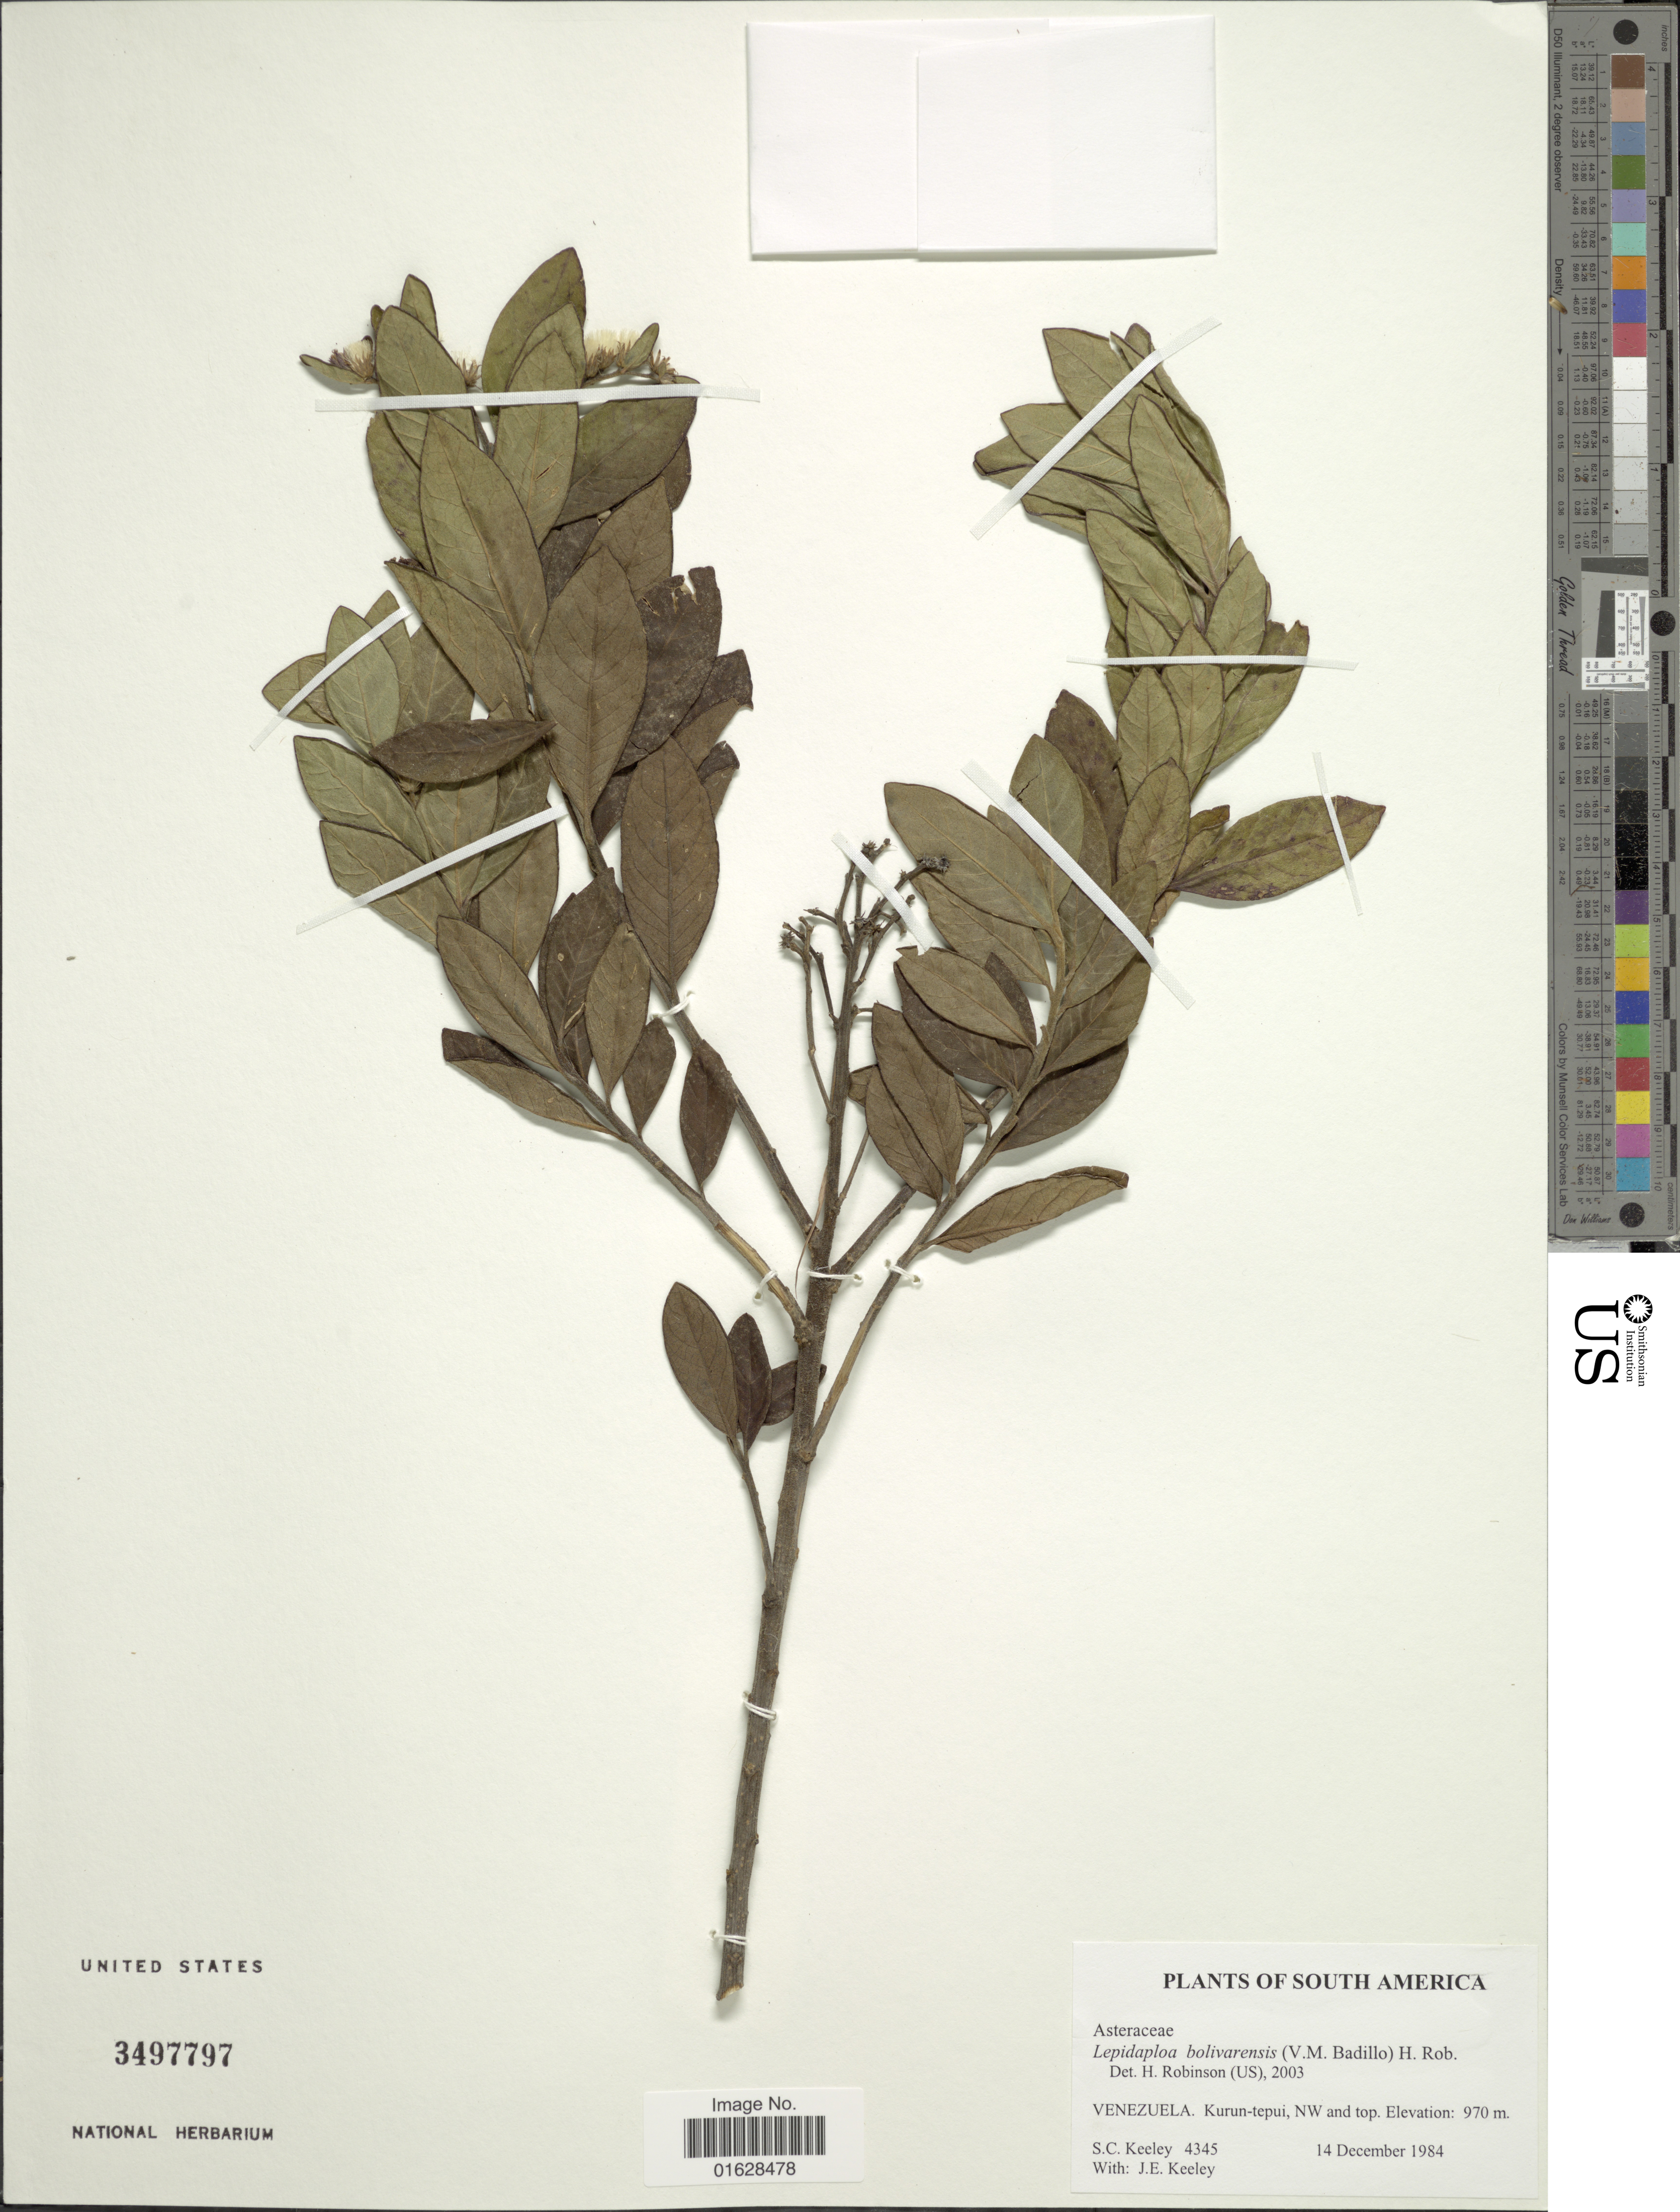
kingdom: Plantae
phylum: Tracheophyta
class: Magnoliopsida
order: Asterales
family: Asteraceae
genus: Lepidaploa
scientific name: Lepidaploa bolivarensis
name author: (V.M. Badillo) H. Rob.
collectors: S. C. Keeley & J. E. Keeley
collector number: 4345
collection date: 1984-12-14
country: Venezuela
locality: South America. Venezuela. Kurun-tepui, NW and top.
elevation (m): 970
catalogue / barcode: US 3497797